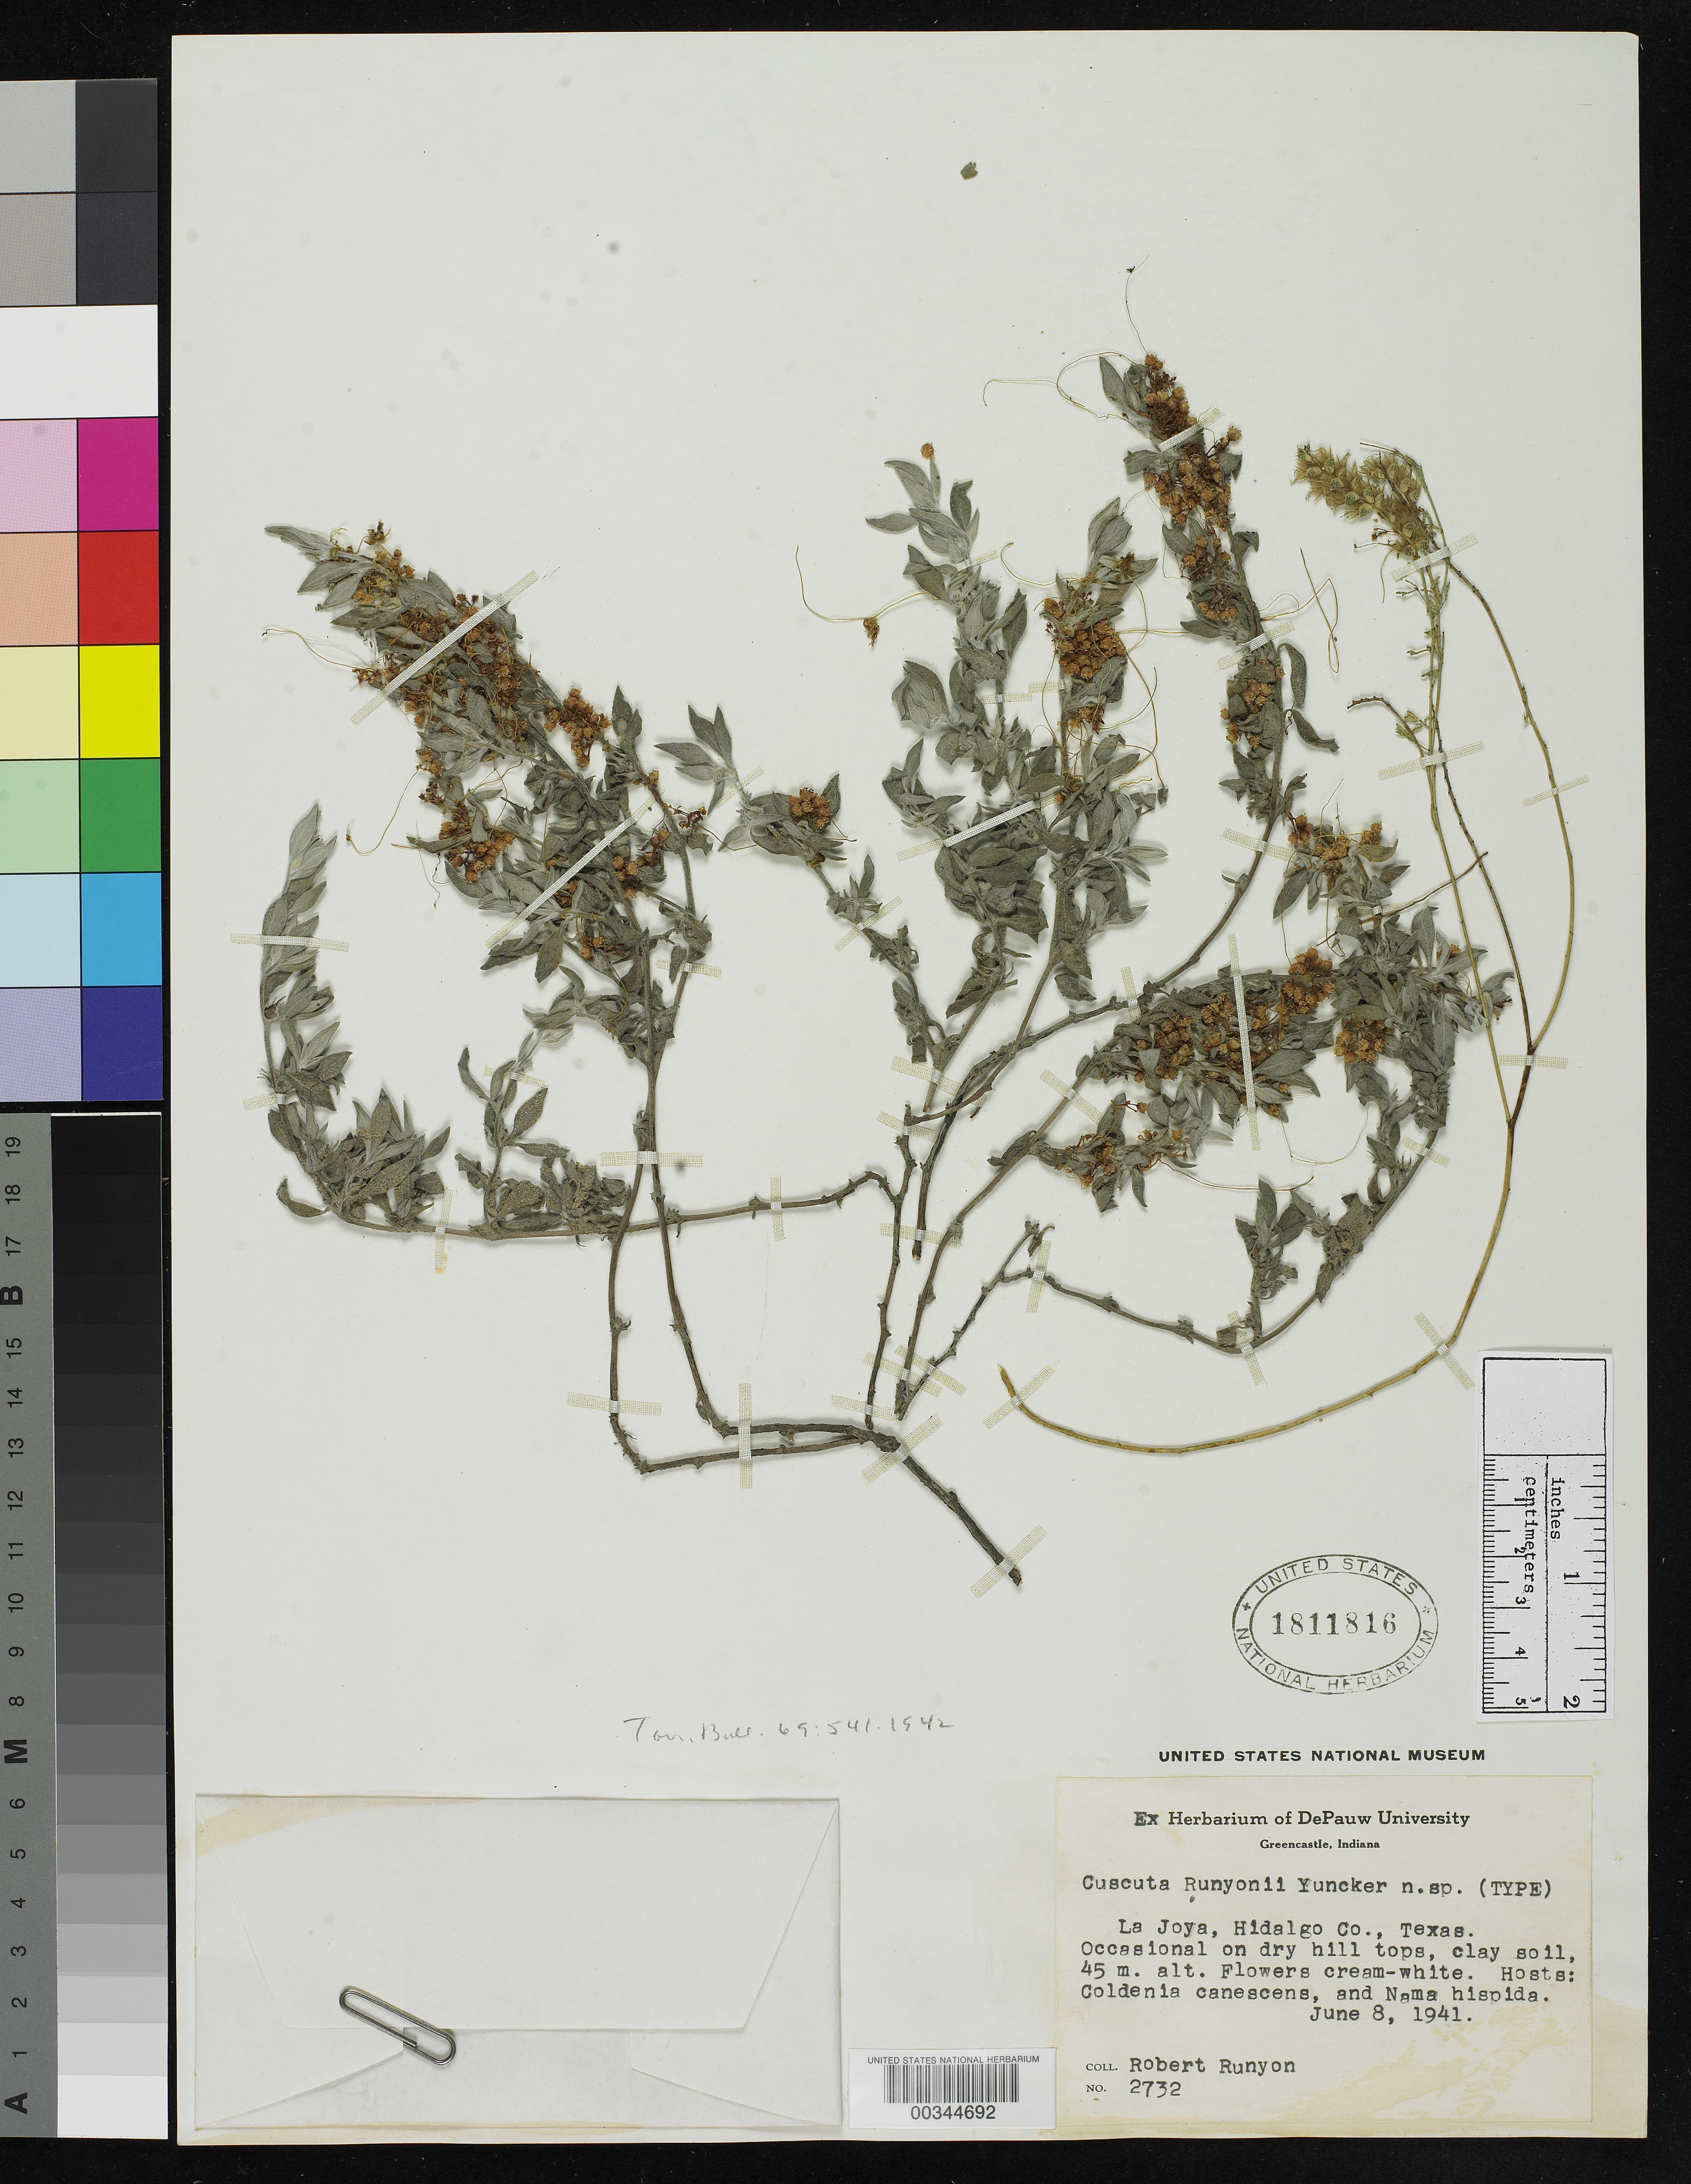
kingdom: Plantae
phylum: Tracheophyta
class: Magnoliopsida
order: Solanales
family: Convolvulaceae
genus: Cuscuta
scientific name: Cuscuta runyonii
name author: Yunck.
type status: Holotype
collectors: R. Runyon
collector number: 2732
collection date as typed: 08 Jun 1941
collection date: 1941-06-08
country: United States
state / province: Texas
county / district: Hidalgo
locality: La Joya.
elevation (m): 45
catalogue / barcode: US 1811816